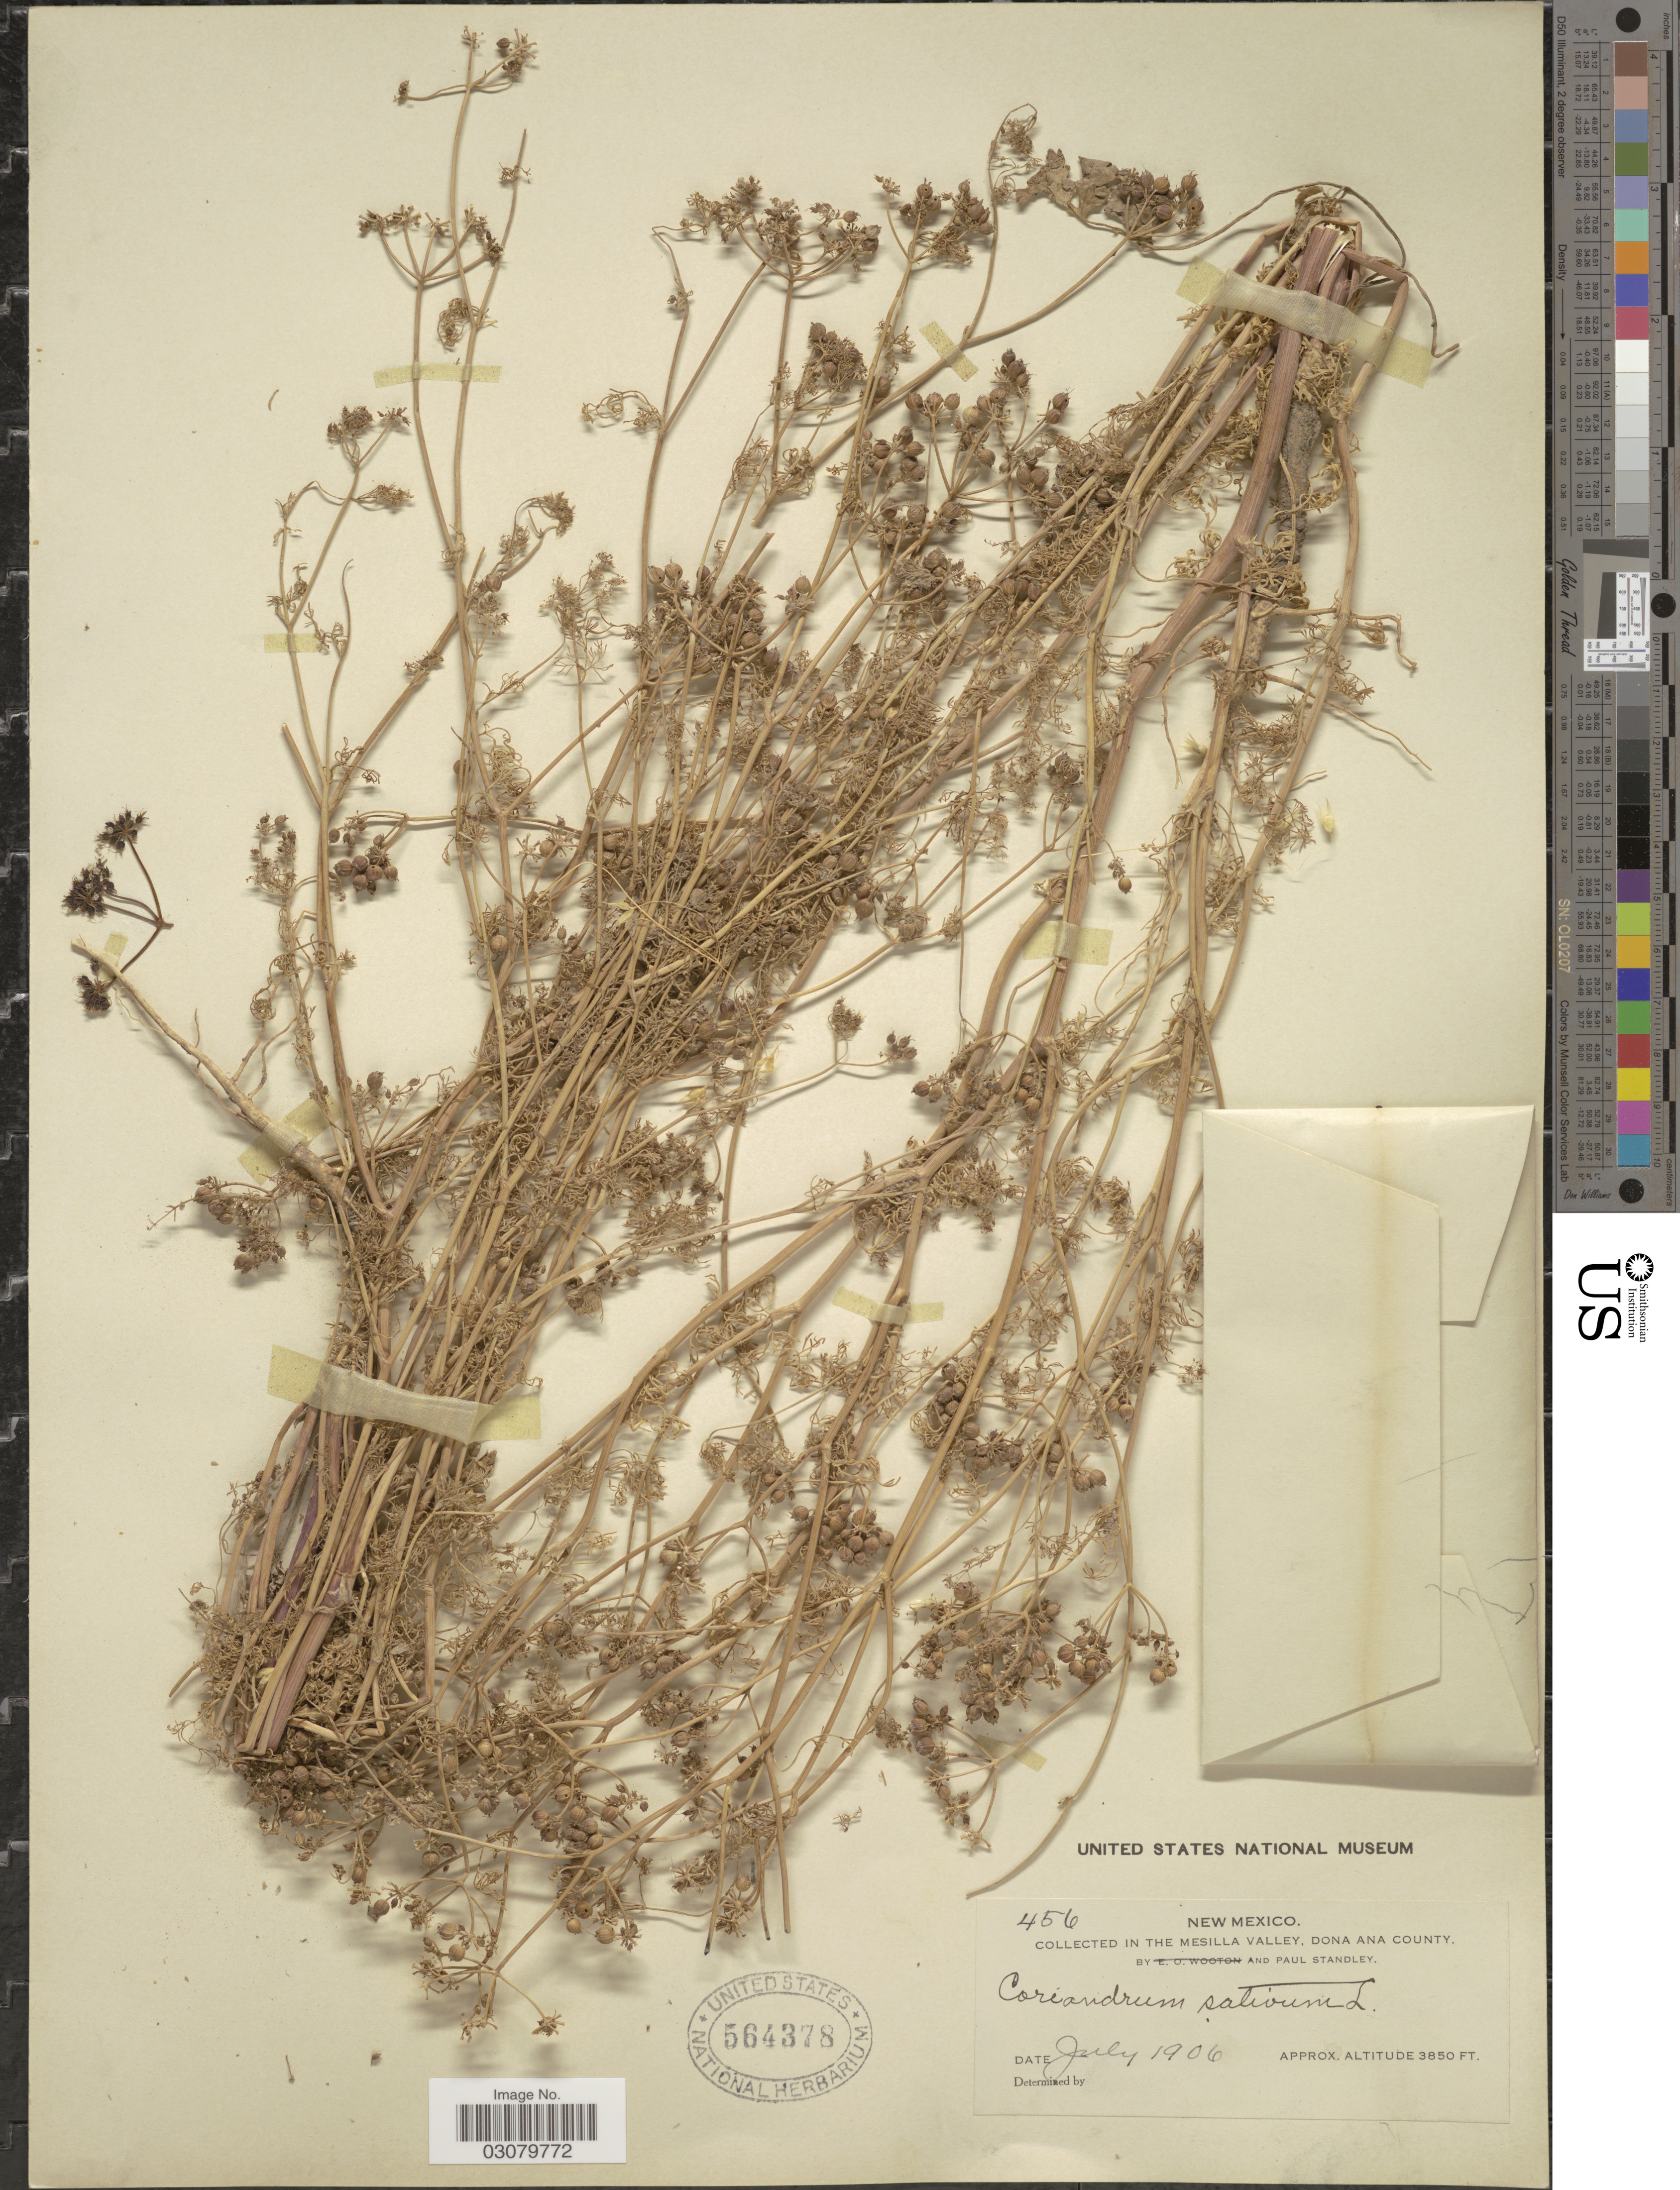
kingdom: Plantae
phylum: Tracheophyta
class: Magnoliopsida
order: Apiales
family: Apiaceae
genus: Coriandrum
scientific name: Coriandrum sativum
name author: L.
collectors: P. C. Standley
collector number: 456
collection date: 1906-07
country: United States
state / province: New Mexico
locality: In the Mesilla Valley, Dona Ana County.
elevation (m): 1173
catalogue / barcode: US 564378